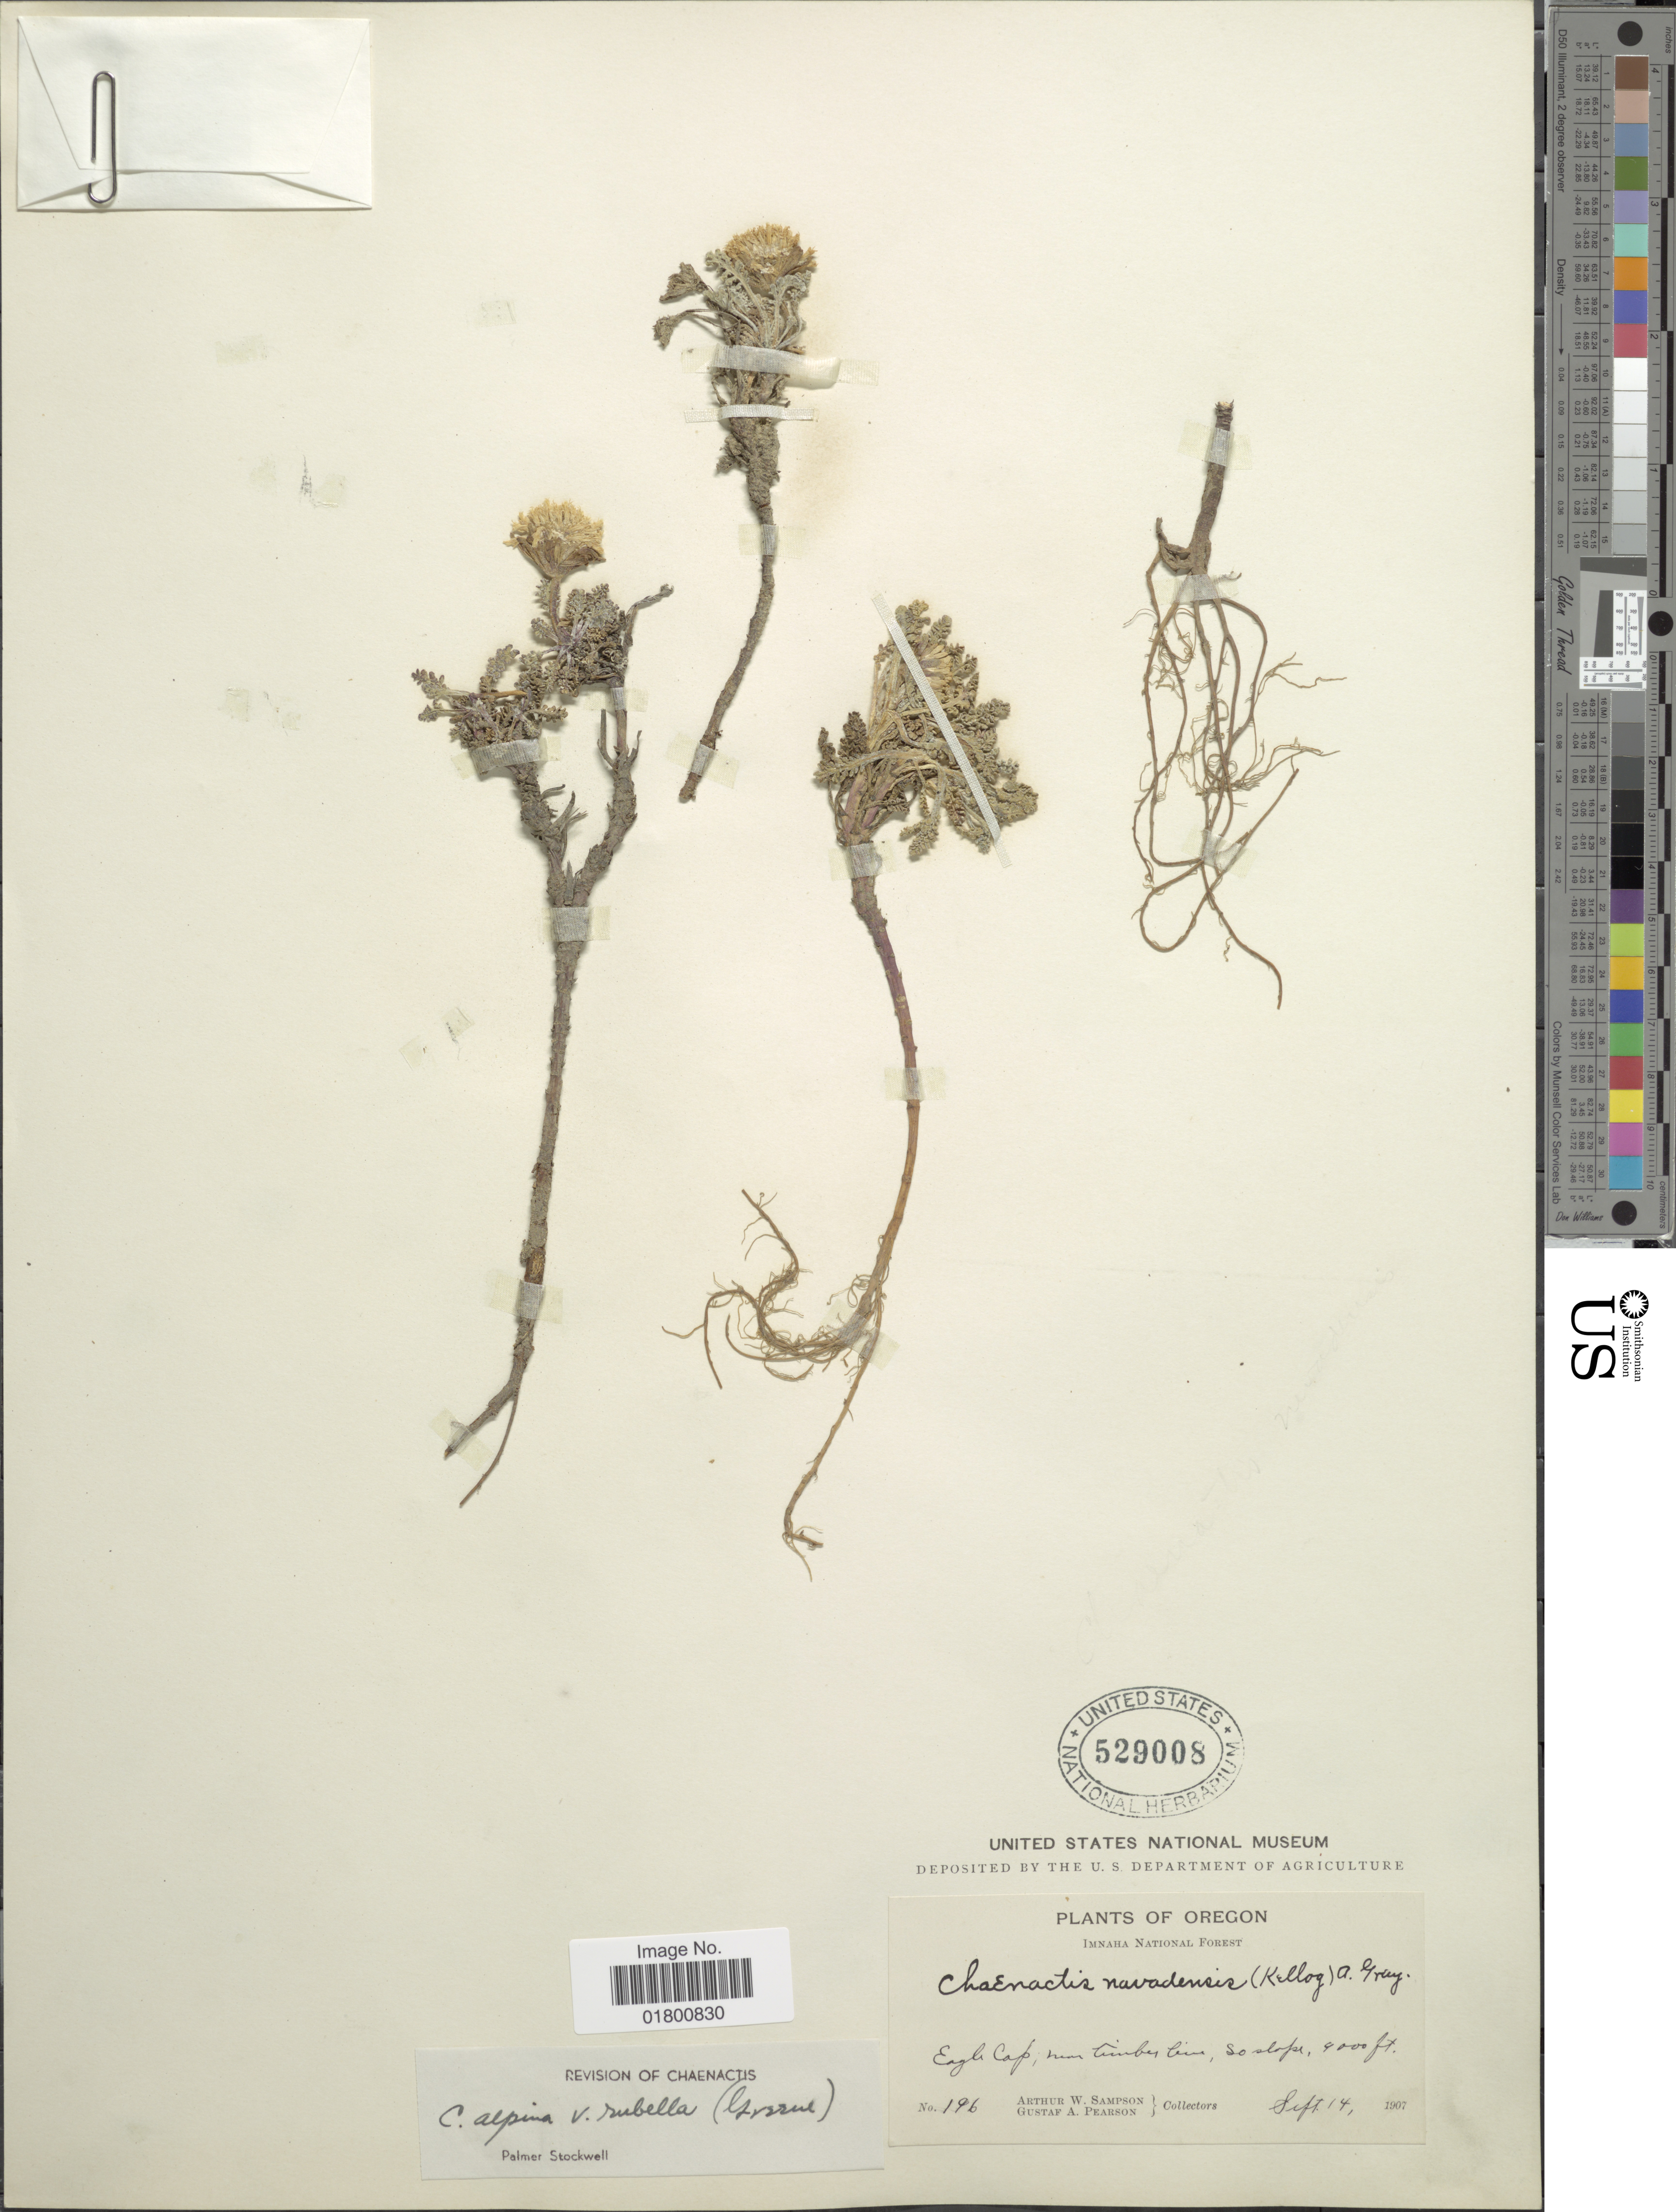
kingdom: Plantae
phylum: Tracheophyta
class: Magnoliopsida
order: Asterales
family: Asteraceae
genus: Chaenactis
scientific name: Chaenactis alpina var. rubella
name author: (Greene) Stockw.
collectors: A. Sampson & G. A. Pearson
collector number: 196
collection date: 1907-09-14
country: United States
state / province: Oregon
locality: Imnaha National Forest, Eagle Cap, near timber line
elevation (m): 1219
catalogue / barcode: US 529008